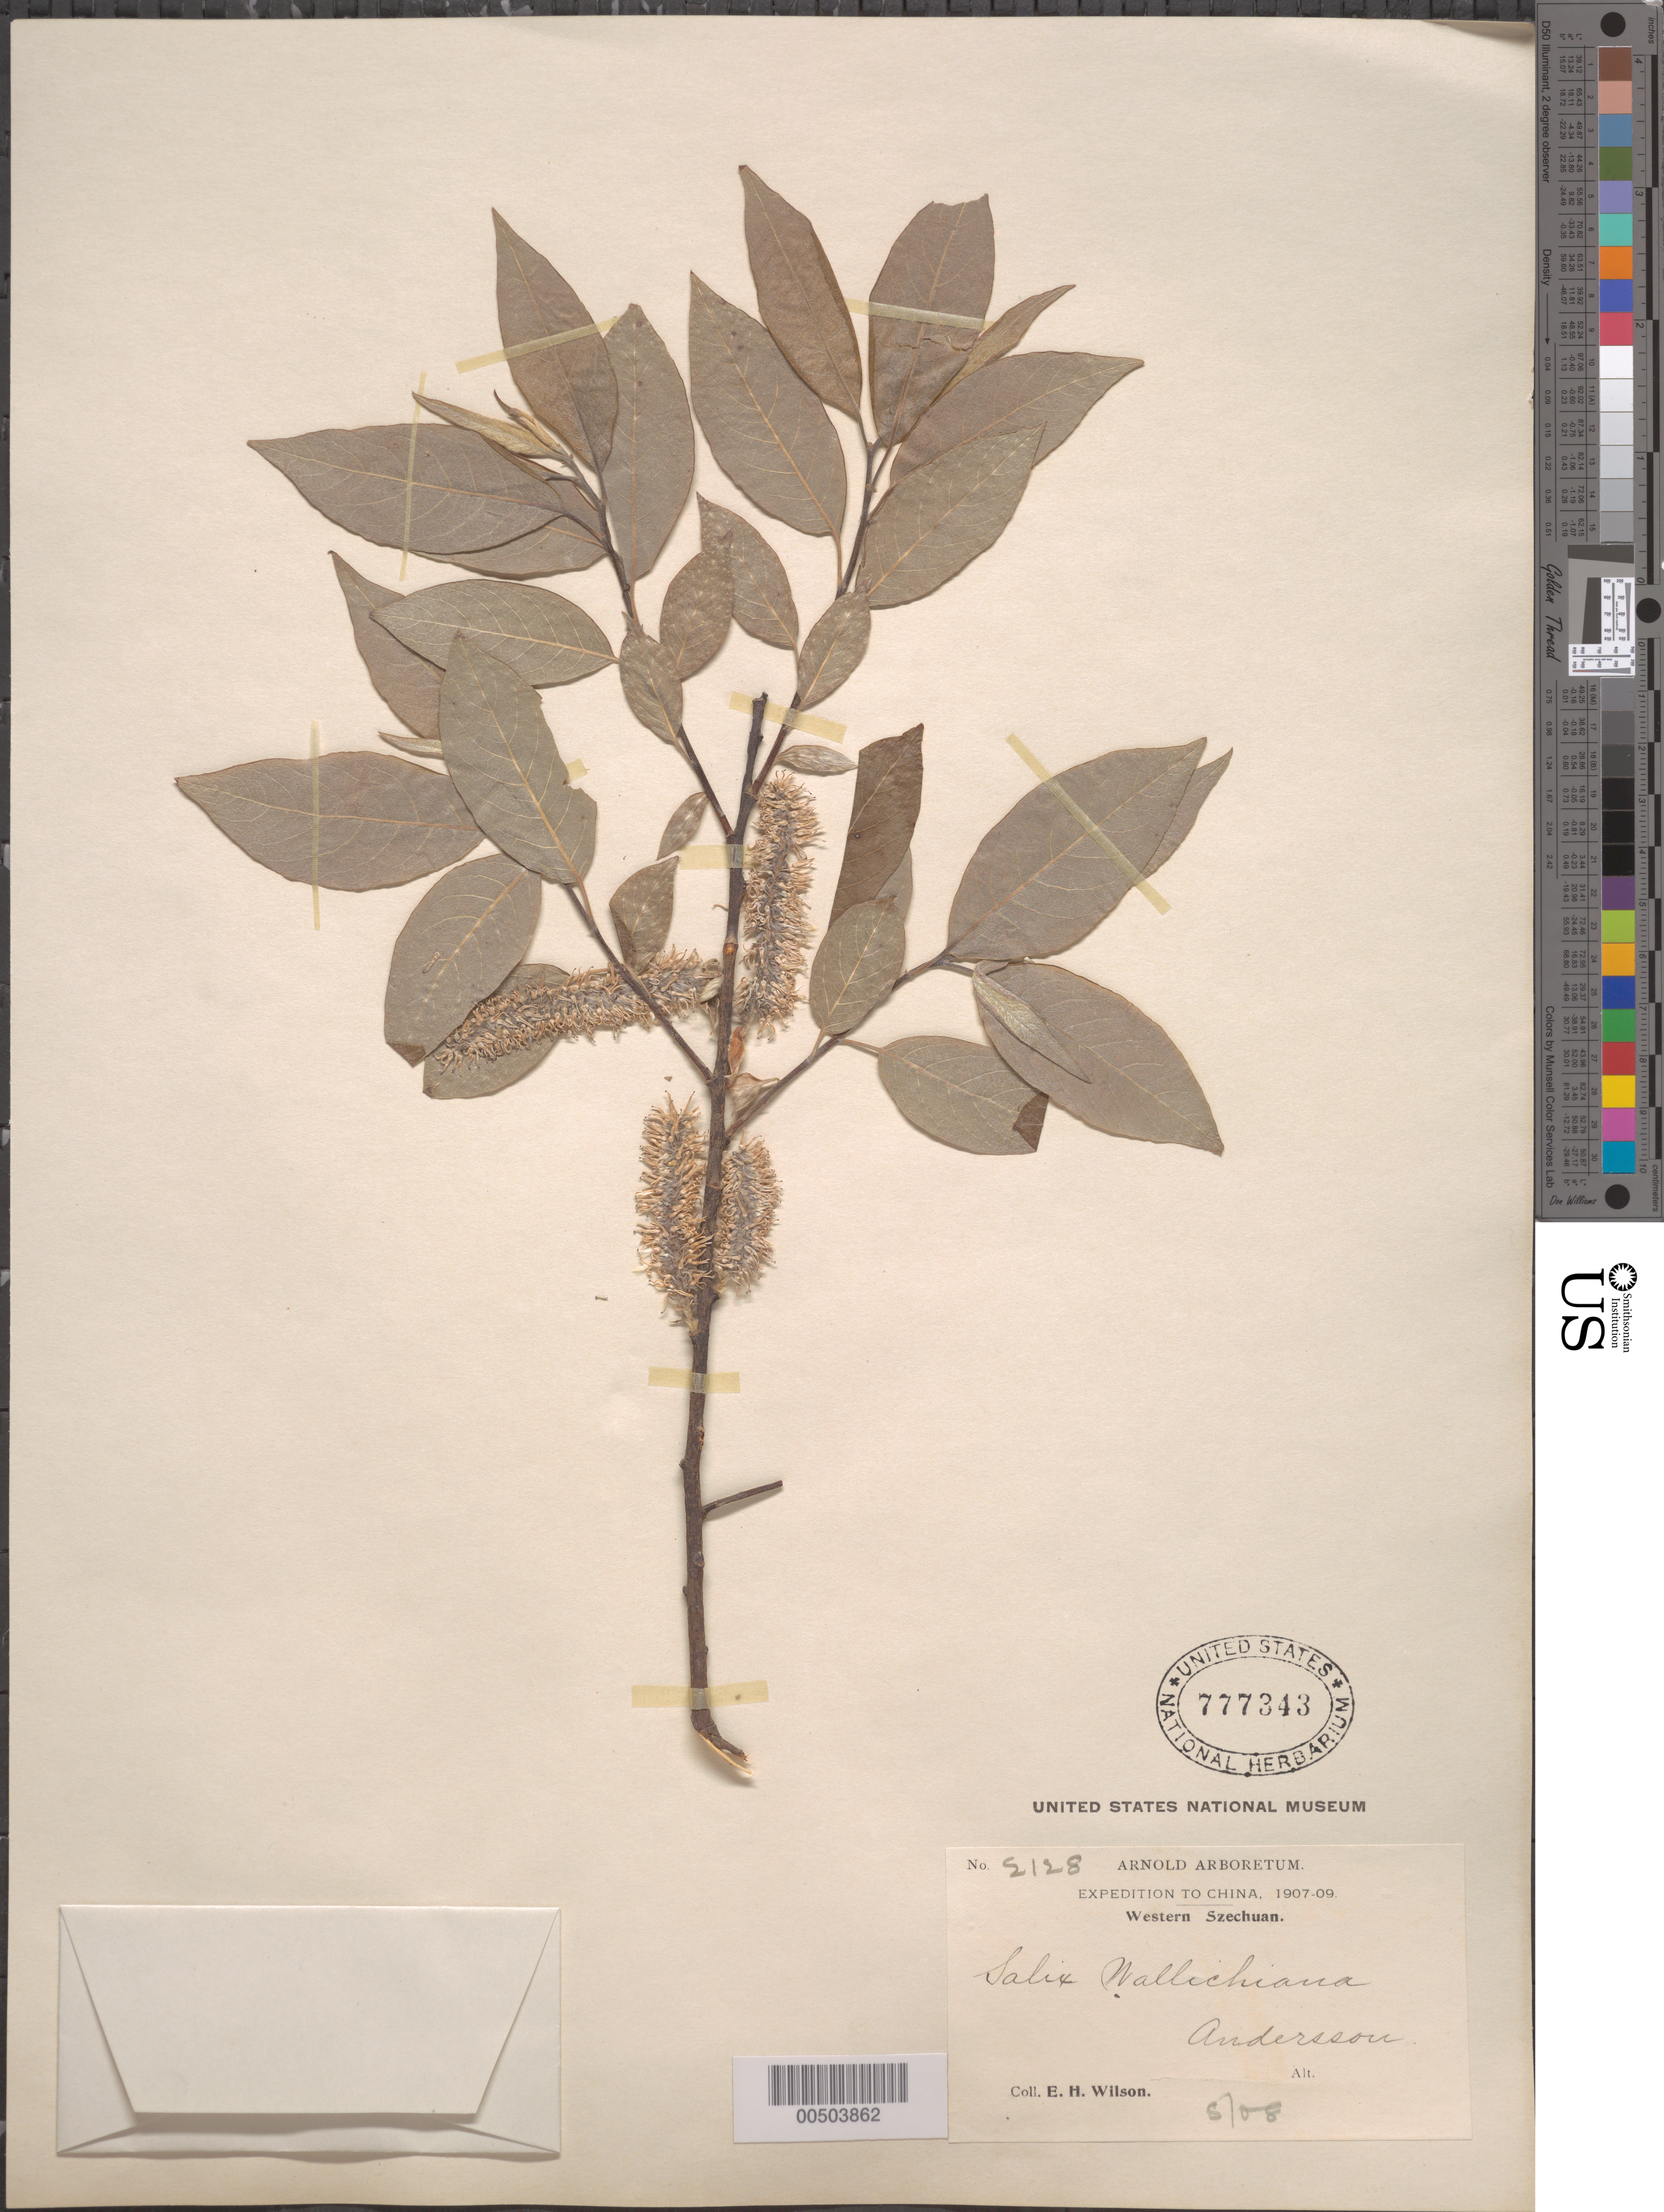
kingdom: Plantae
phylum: Tracheophyta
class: Magnoliopsida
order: Malpighiales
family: Salicaceae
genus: Salix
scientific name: Salix wallichiana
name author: Andersson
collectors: E. H. Wilson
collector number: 2128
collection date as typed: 1907 to -- --- 1909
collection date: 1907/1909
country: China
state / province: Sichuan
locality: Western Szechuan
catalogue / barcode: US 777343